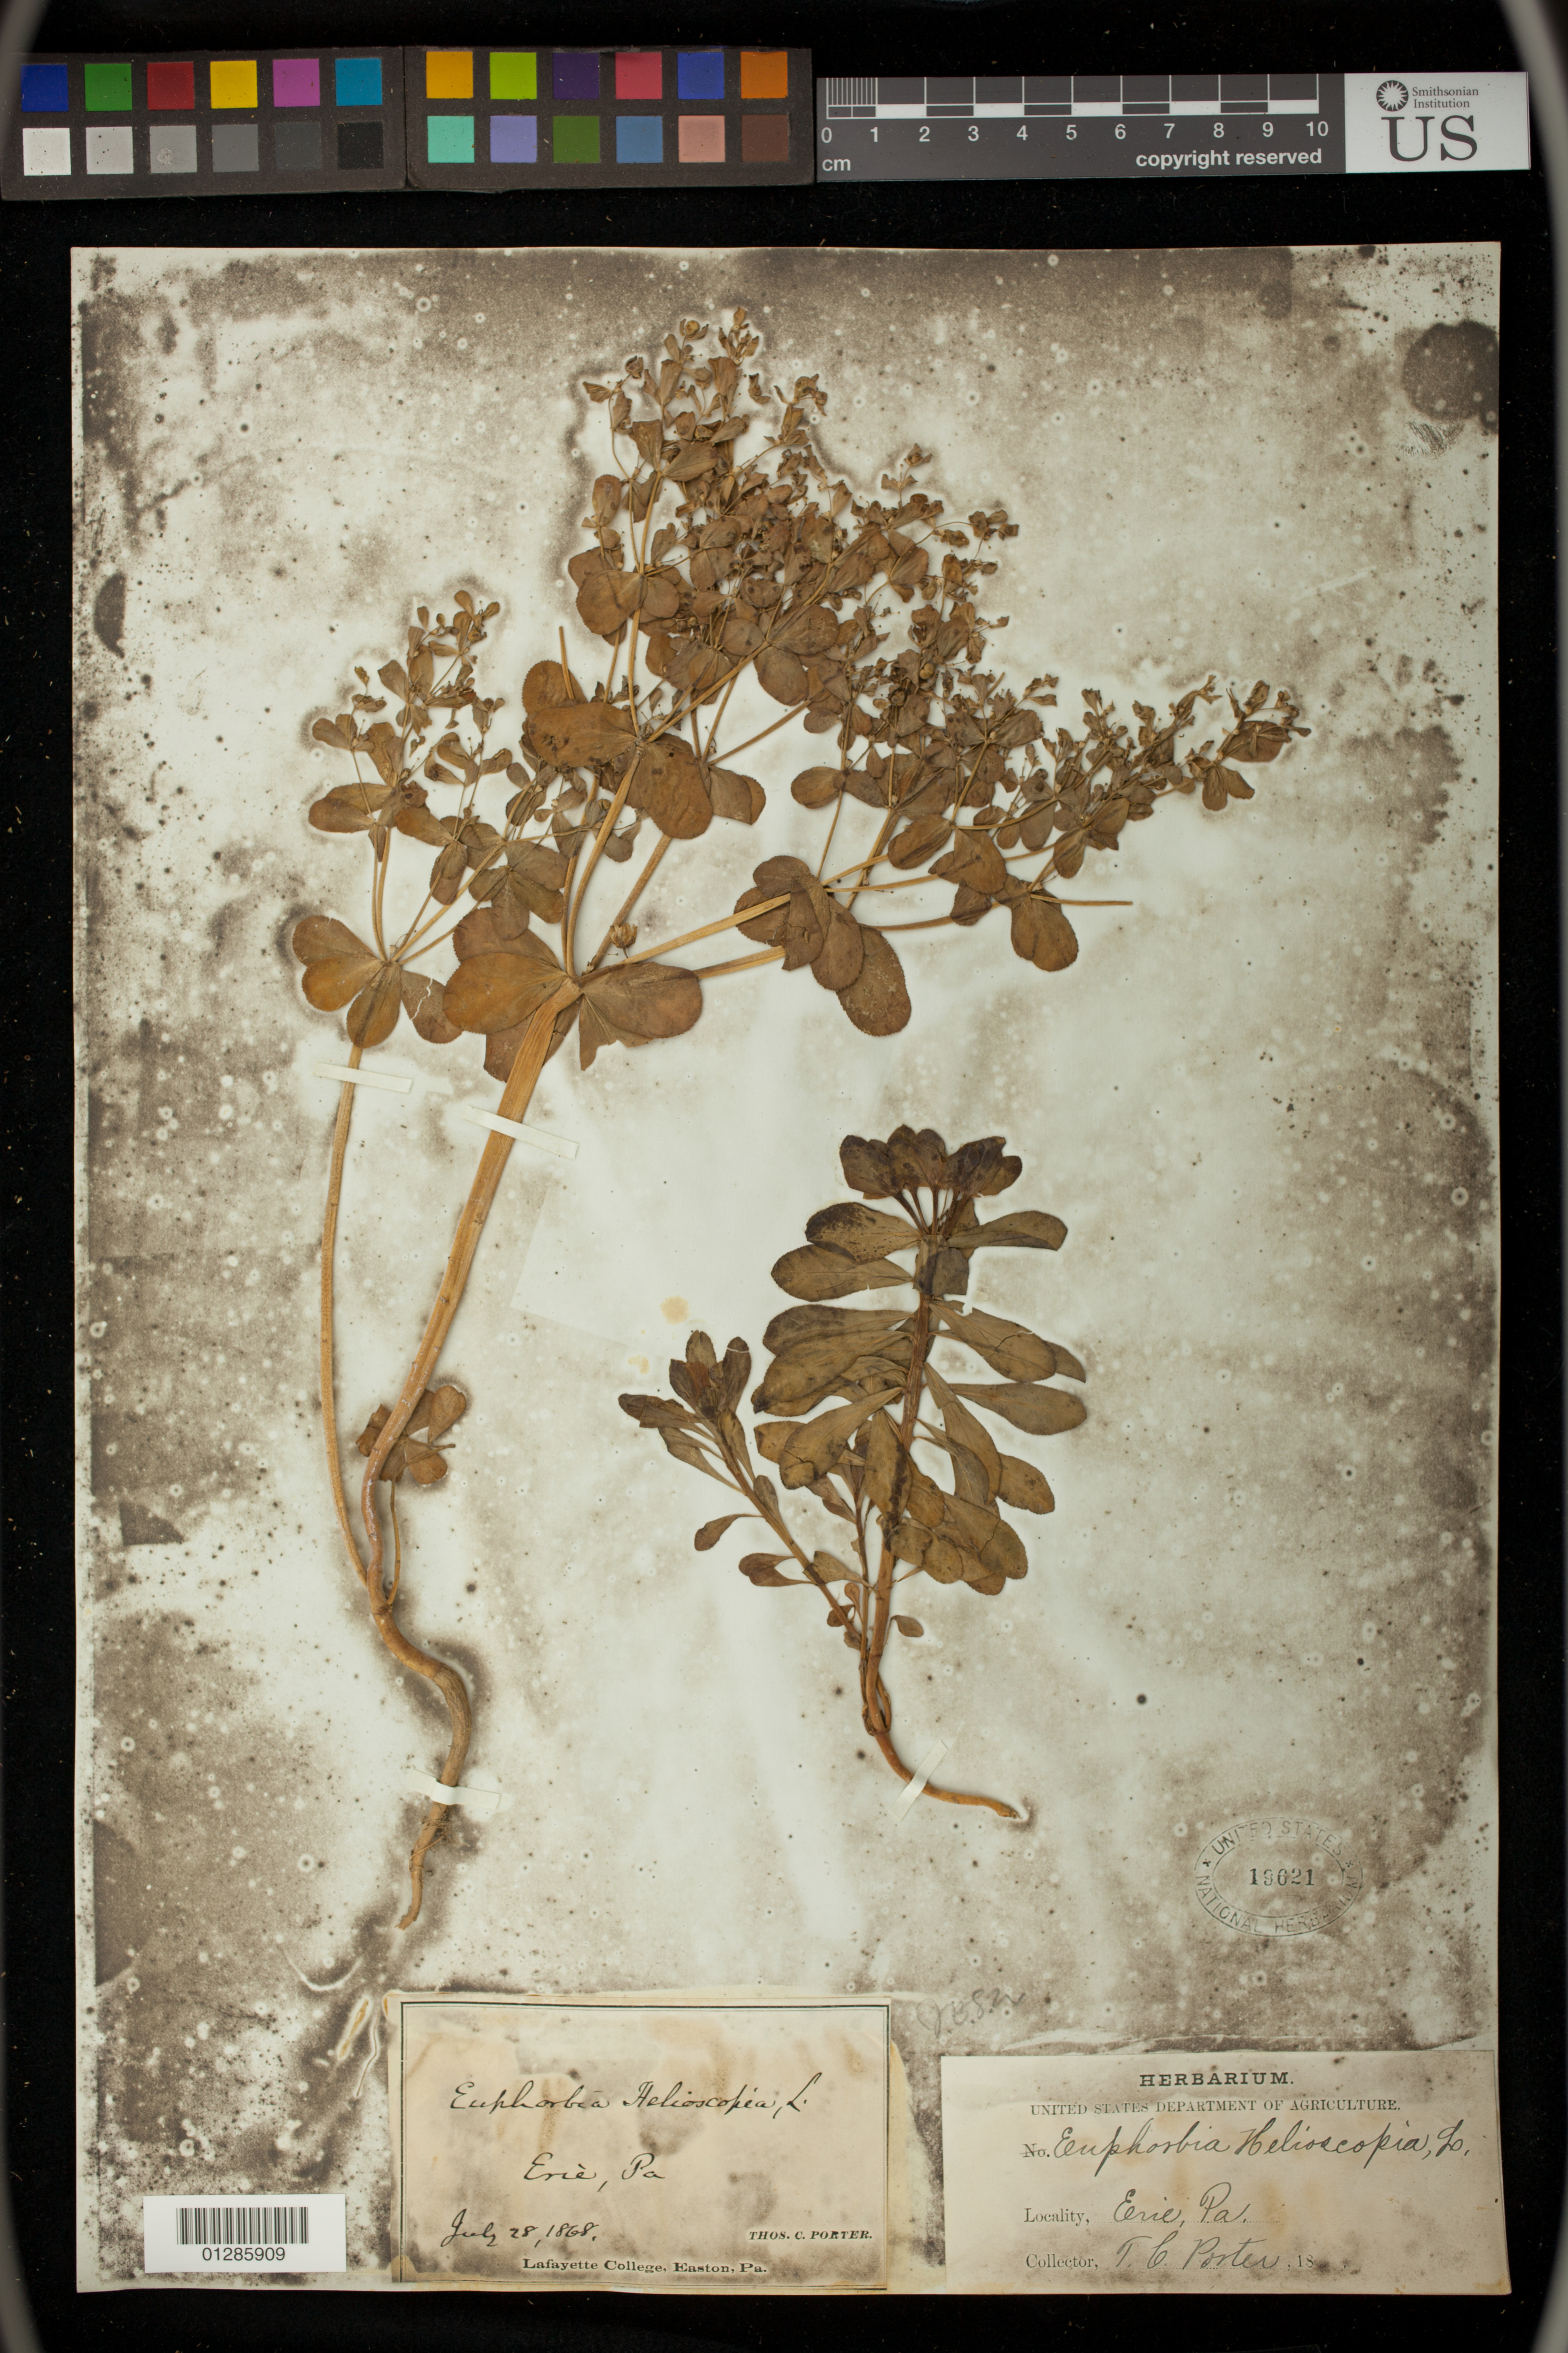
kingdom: Plantae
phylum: Tracheophyta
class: Magnoliopsida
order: Malpighiales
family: Euphorbiaceae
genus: Euphorbia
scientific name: Euphorbia helioscopia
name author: L.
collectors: T. C. Porter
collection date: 1868-07-28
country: United States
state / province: Pennsylvania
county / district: Erie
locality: Erie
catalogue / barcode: US 19621